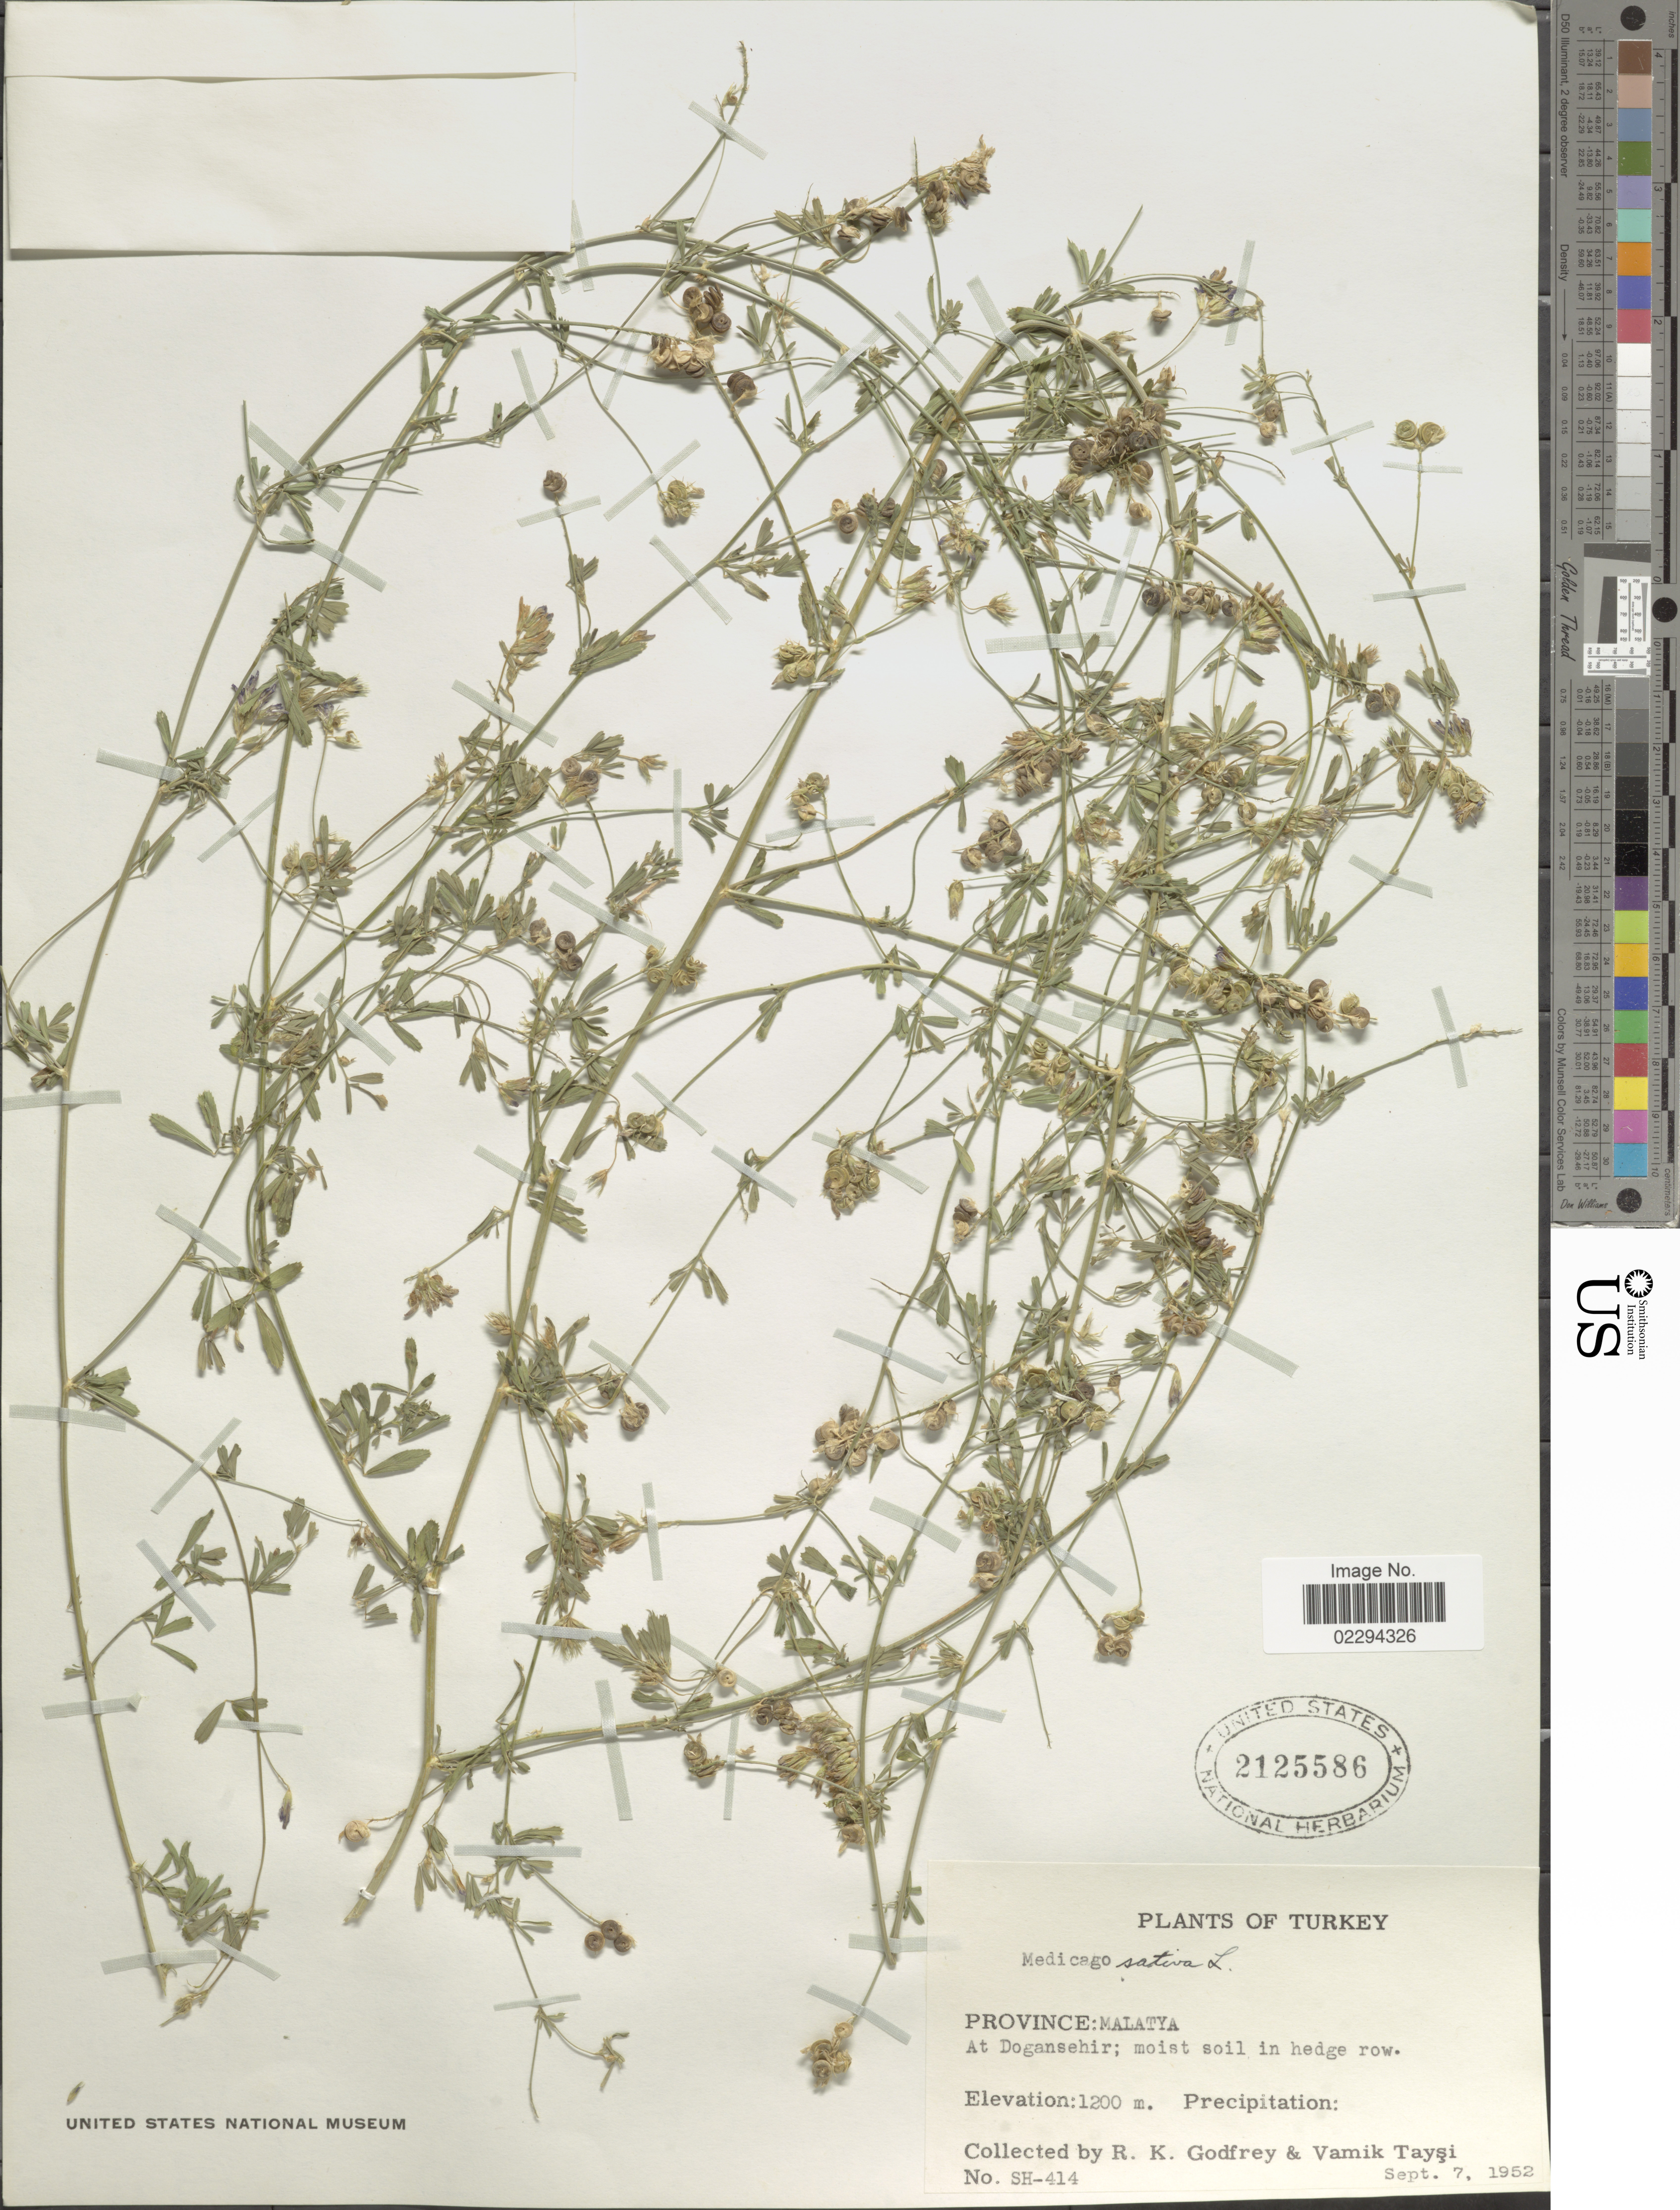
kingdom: Plantae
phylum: Tracheophyta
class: Magnoliopsida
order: Fabales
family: Fabaceae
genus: Medicago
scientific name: Medicago sativa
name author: L.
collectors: R. K. Godfrey & V. Taysi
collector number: SH-414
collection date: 1952-09-07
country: Turkey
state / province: Malatya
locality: At Dogansehir; moist soil in hedge row.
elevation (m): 1200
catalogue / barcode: US 2125586